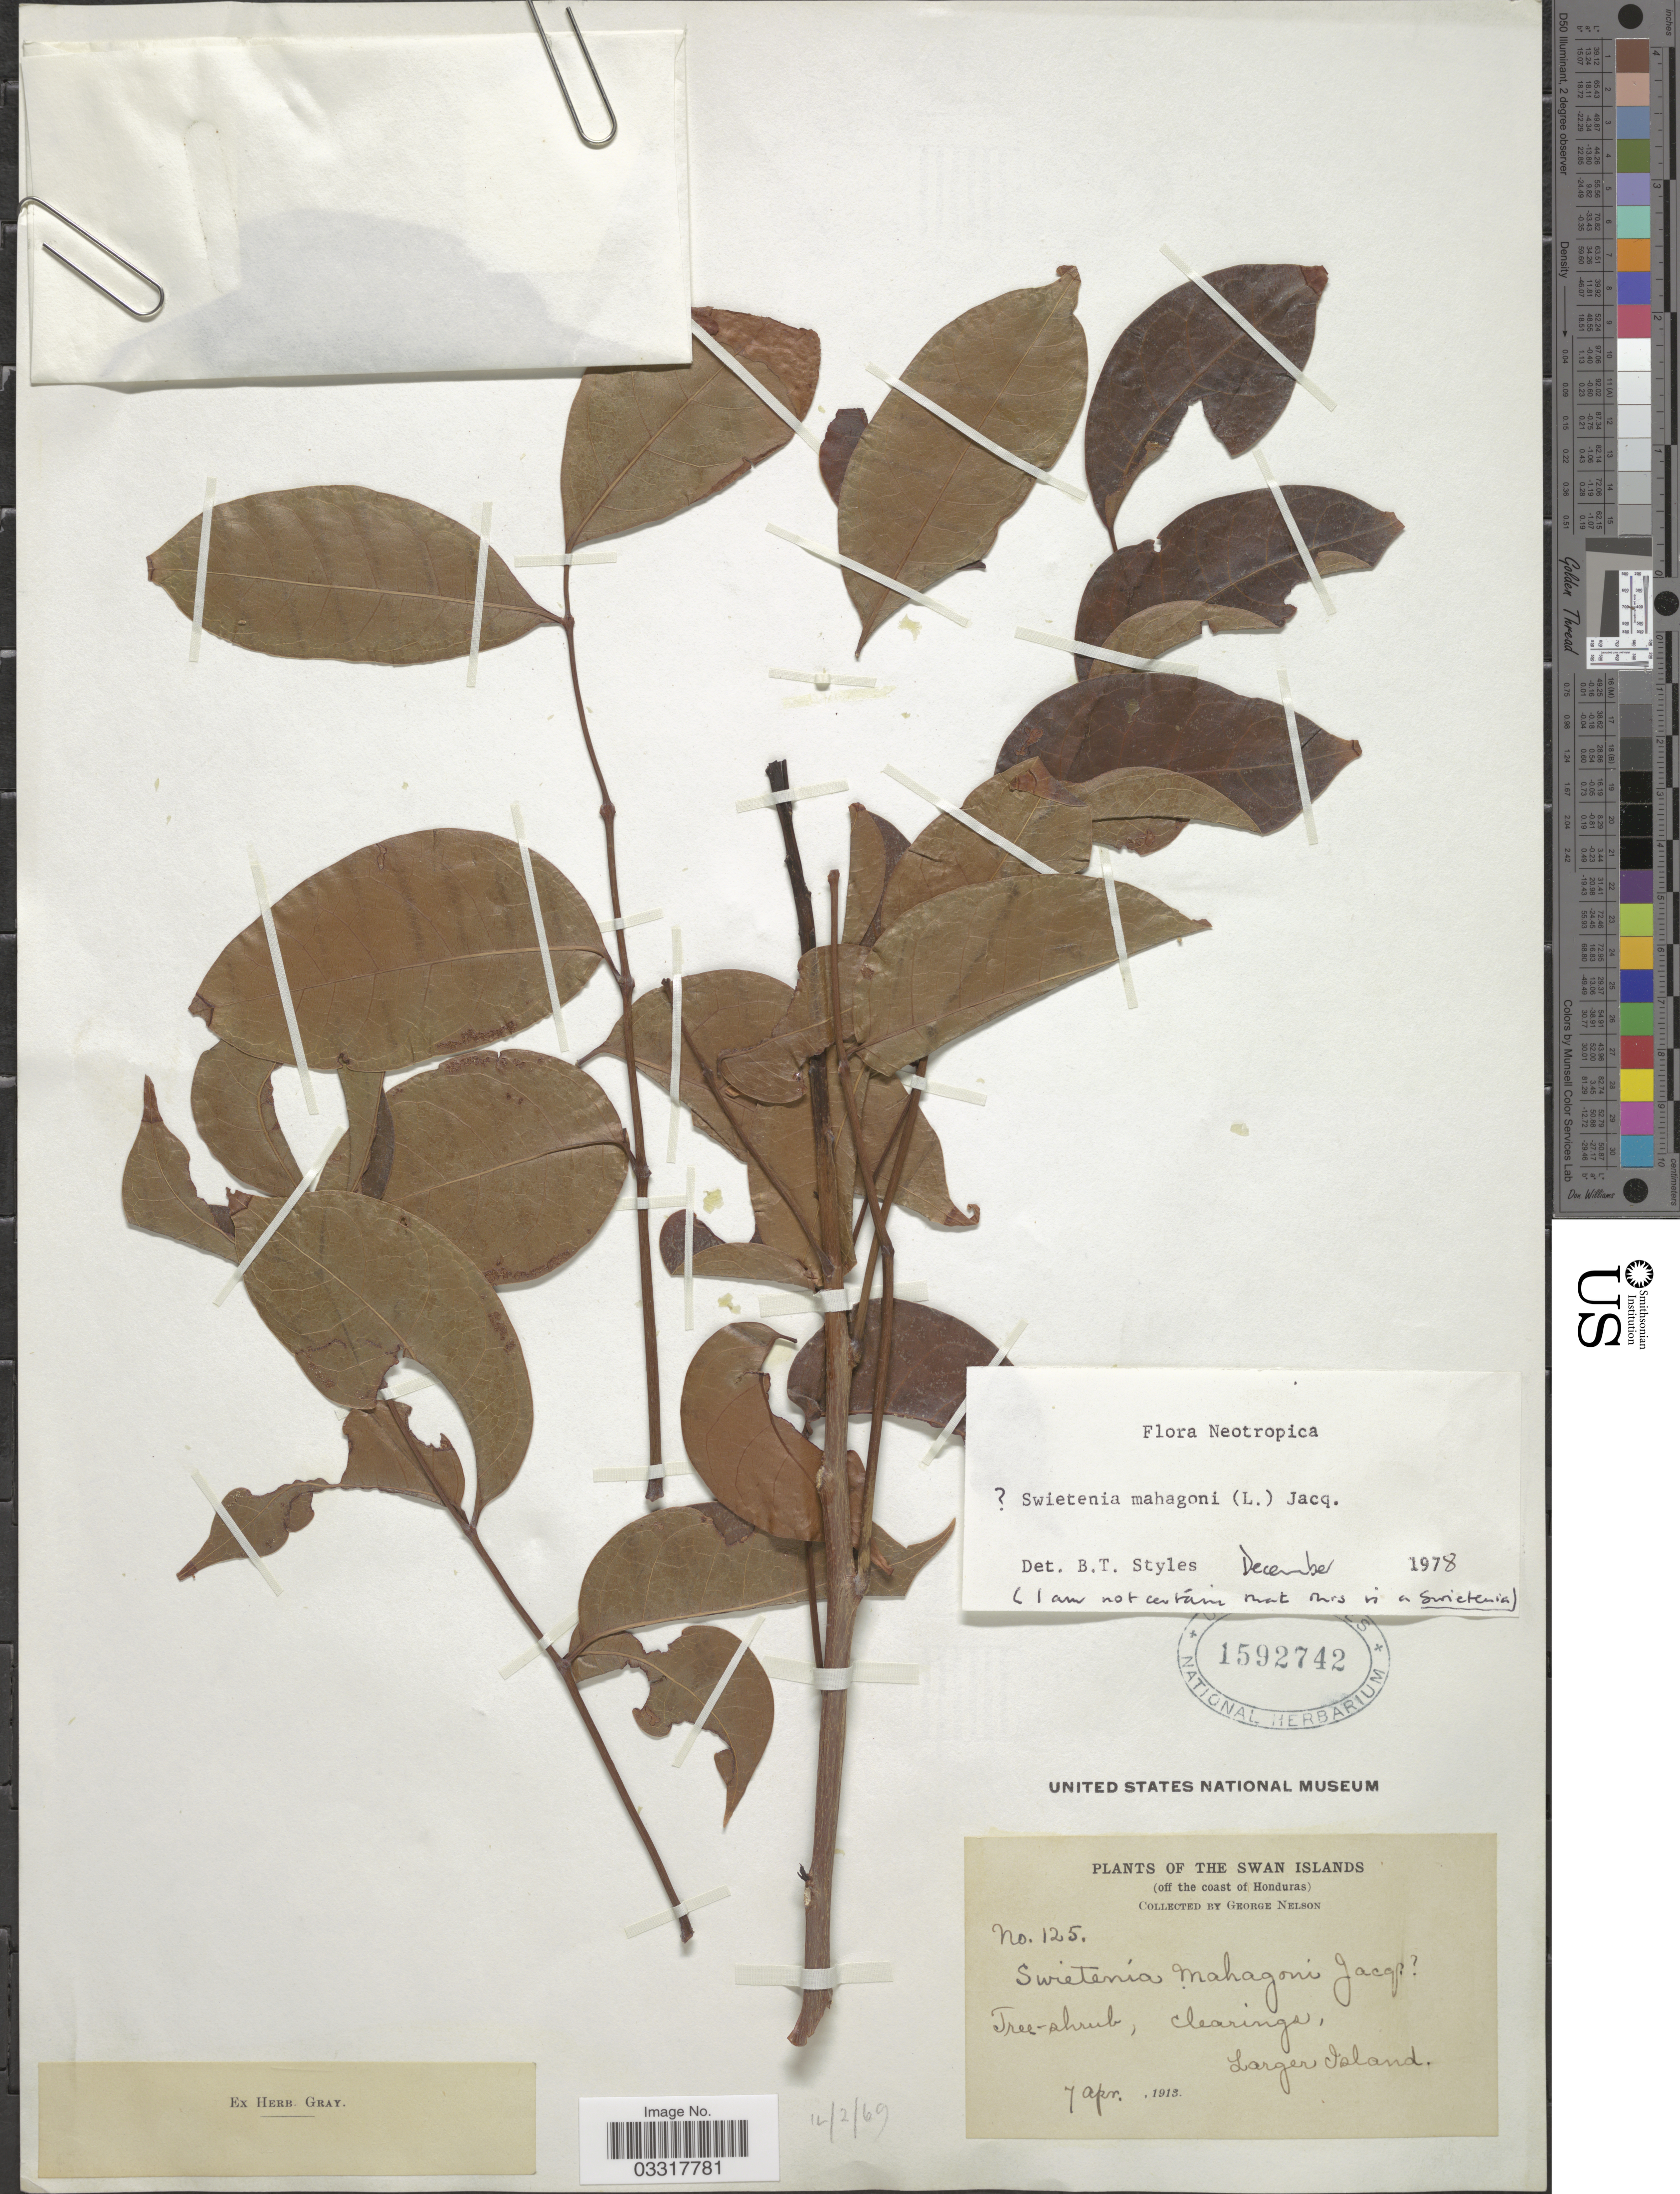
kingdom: Plantae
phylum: Tracheophyta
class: Magnoliopsida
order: Sapindales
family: Meliaceae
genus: Swietenia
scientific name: Swietenia sp.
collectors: G. Nelson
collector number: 125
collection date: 1913-04-07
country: Honduras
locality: The Swan Islands (off the coast of Honduras). Larger Island.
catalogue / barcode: US 1592742